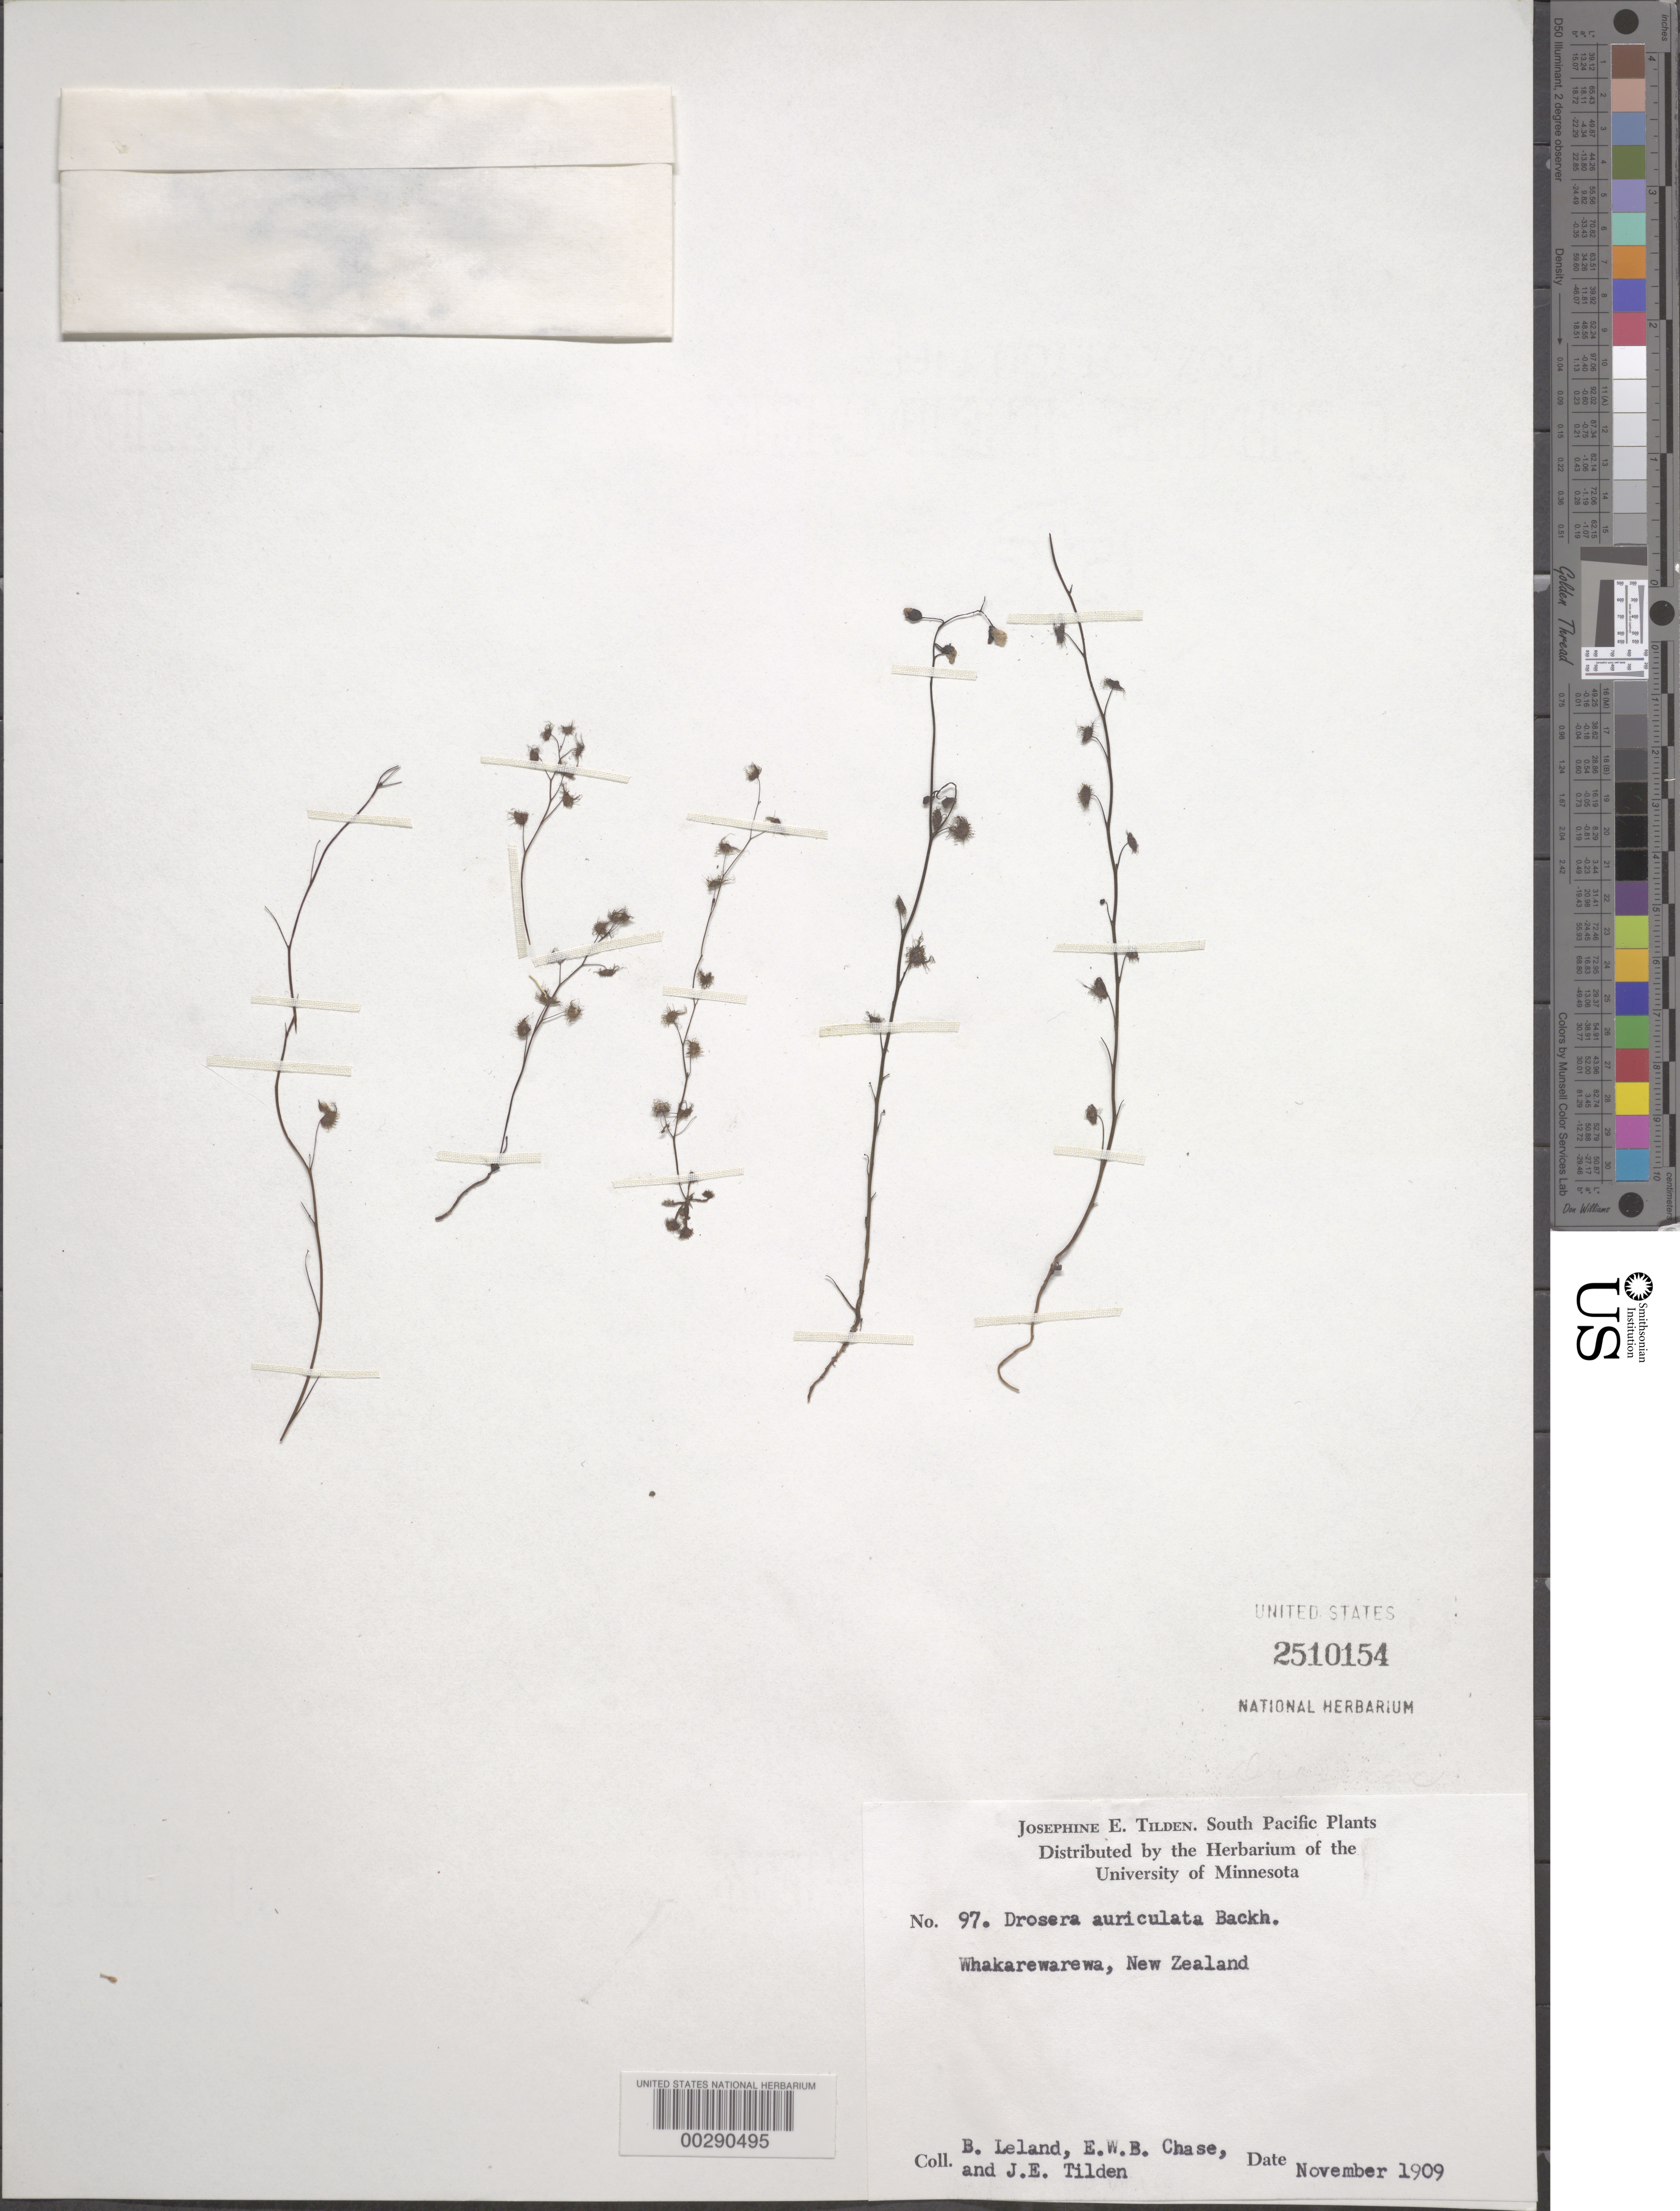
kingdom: Plantae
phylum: Tracheophyta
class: Magnoliopsida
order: Caryophyllales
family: Droseraceae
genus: Drosera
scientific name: Drosera auriculata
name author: Backh. ex Planch.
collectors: B. Leland, E. W. Chase & J. E. Tilden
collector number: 97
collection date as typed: Nov 1909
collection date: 1909-11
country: New Zealand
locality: Whakarewarewa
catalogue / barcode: US 2510154